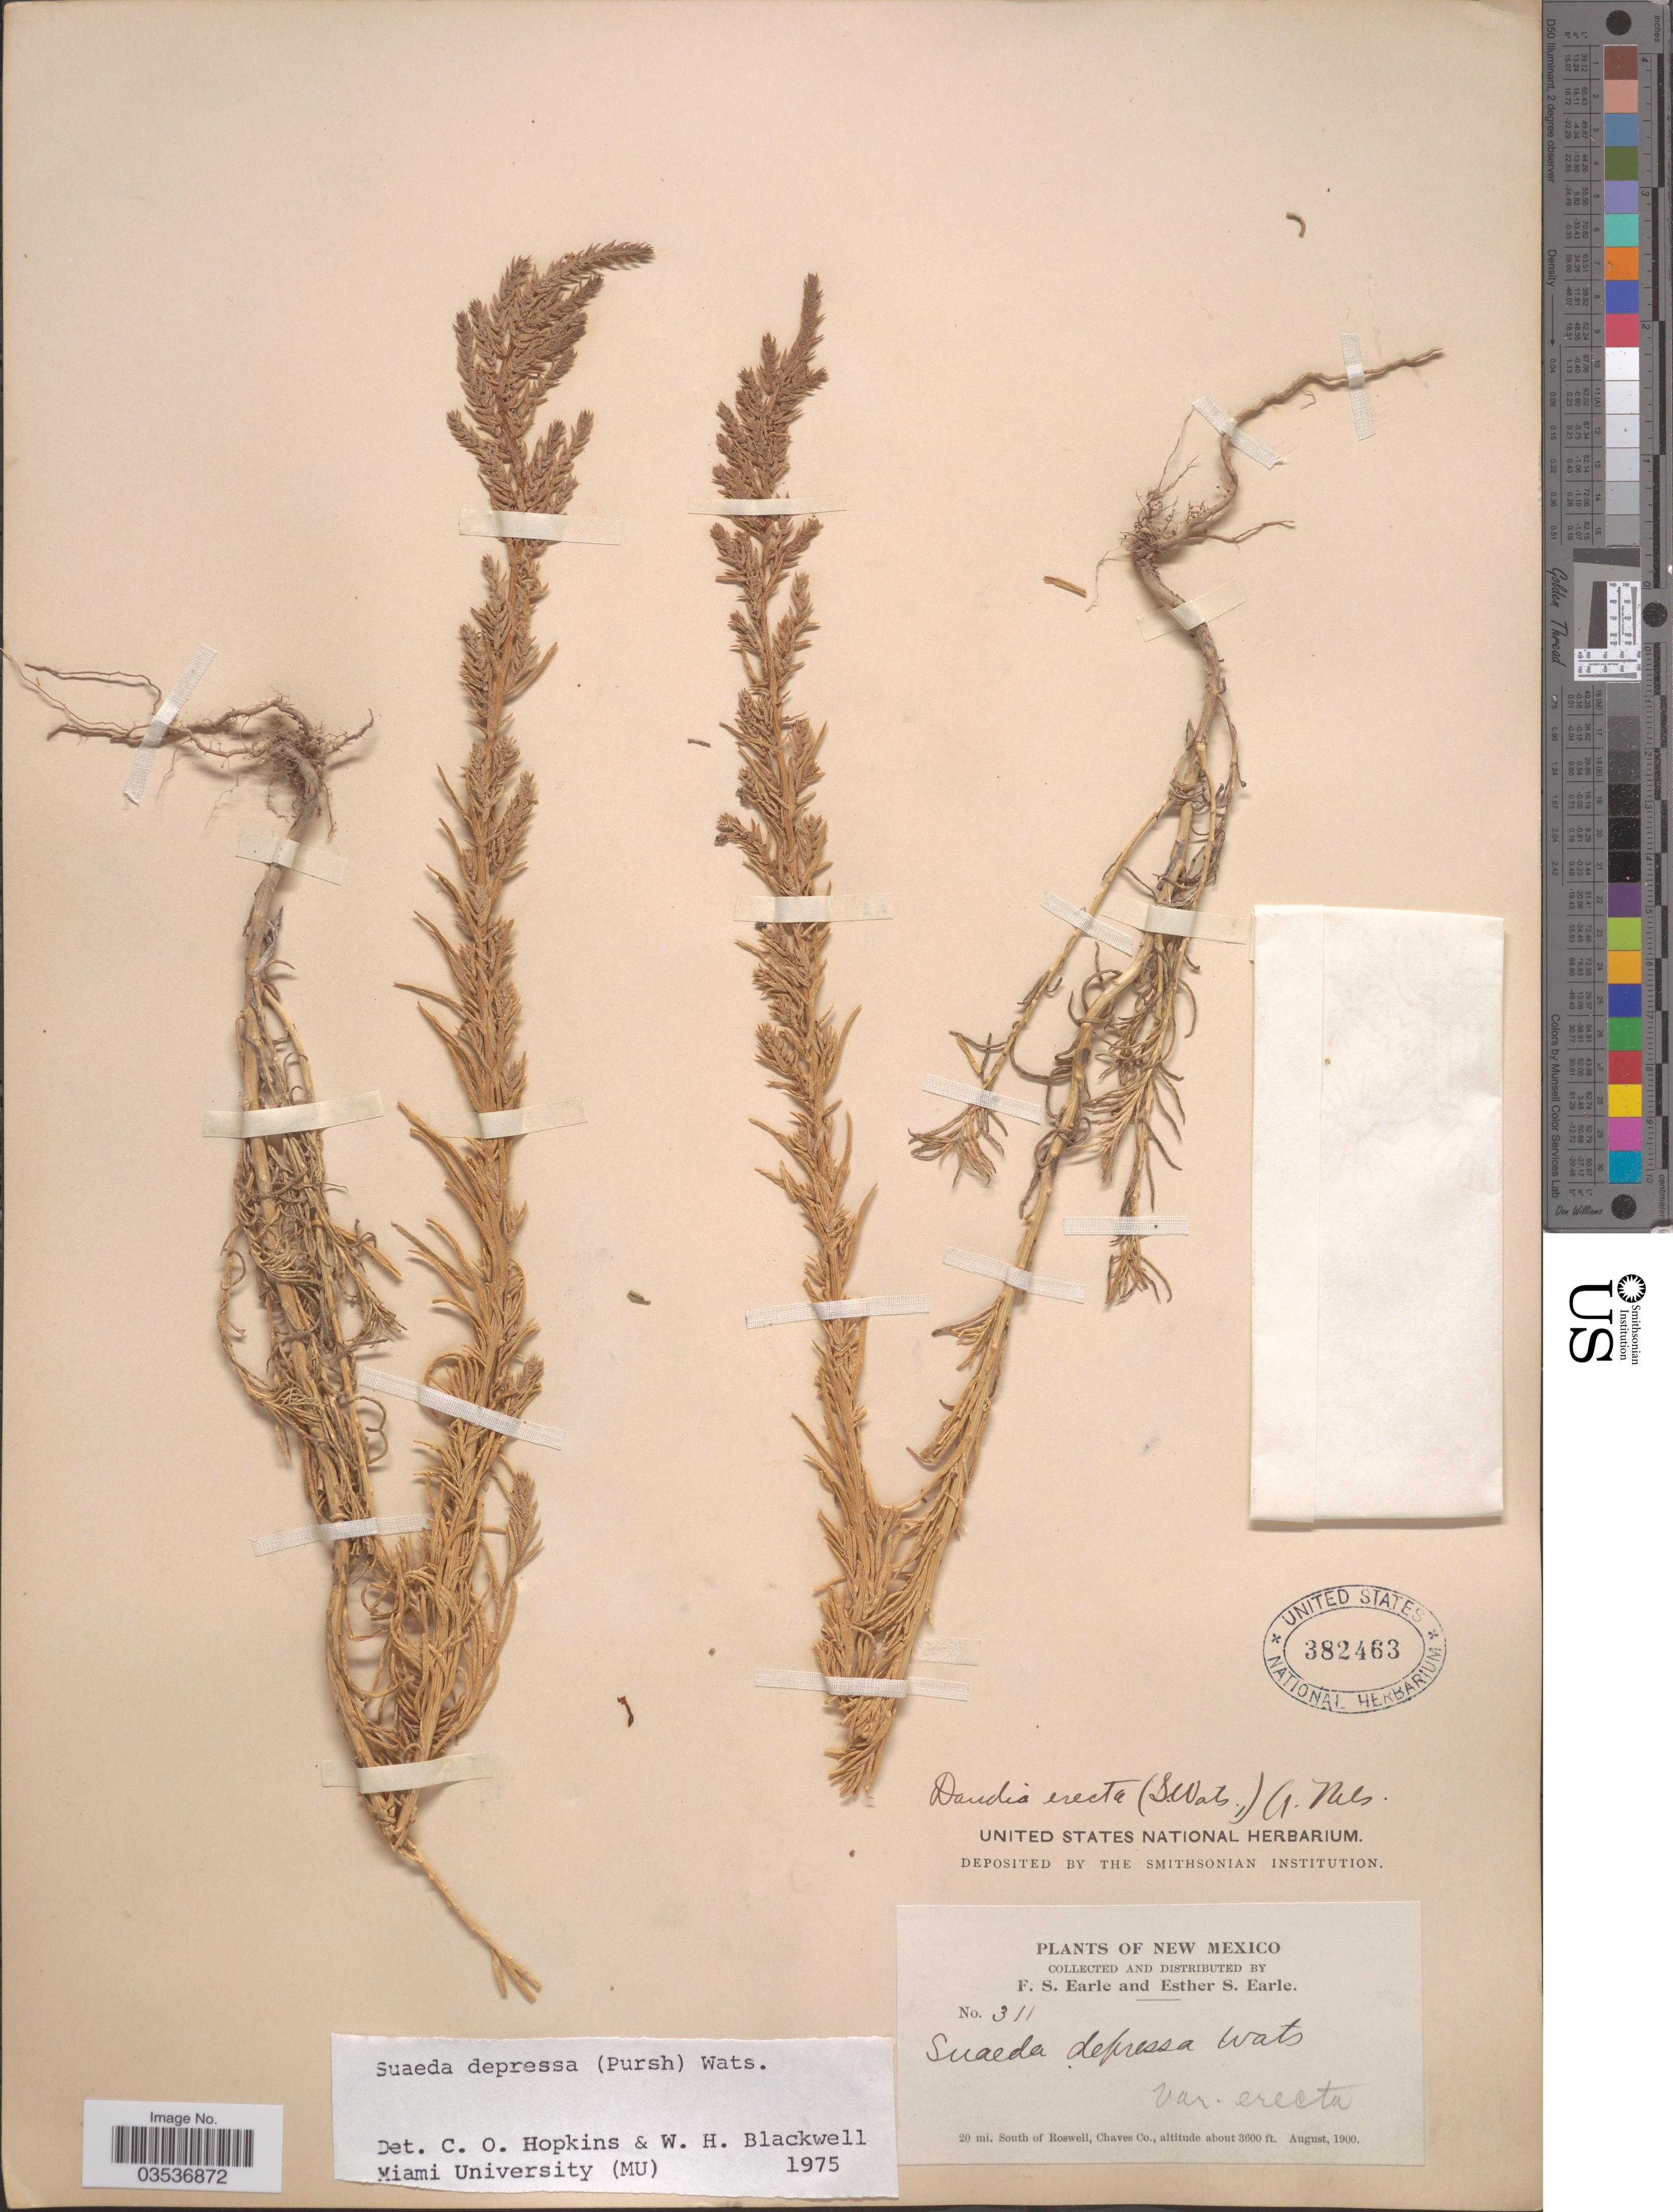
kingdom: Plantae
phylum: Tracheophyta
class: Magnoliopsida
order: Caryophyllales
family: Amaranthaceae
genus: Suaeda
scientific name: Suaeda depressa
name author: (Pursh) S. Watson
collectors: F. S. Earle & E. S. Earle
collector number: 311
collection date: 1900-08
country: United States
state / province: New Mexico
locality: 20 mi. South of Roswell, Chaves Co.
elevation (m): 1097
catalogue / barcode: US 382463